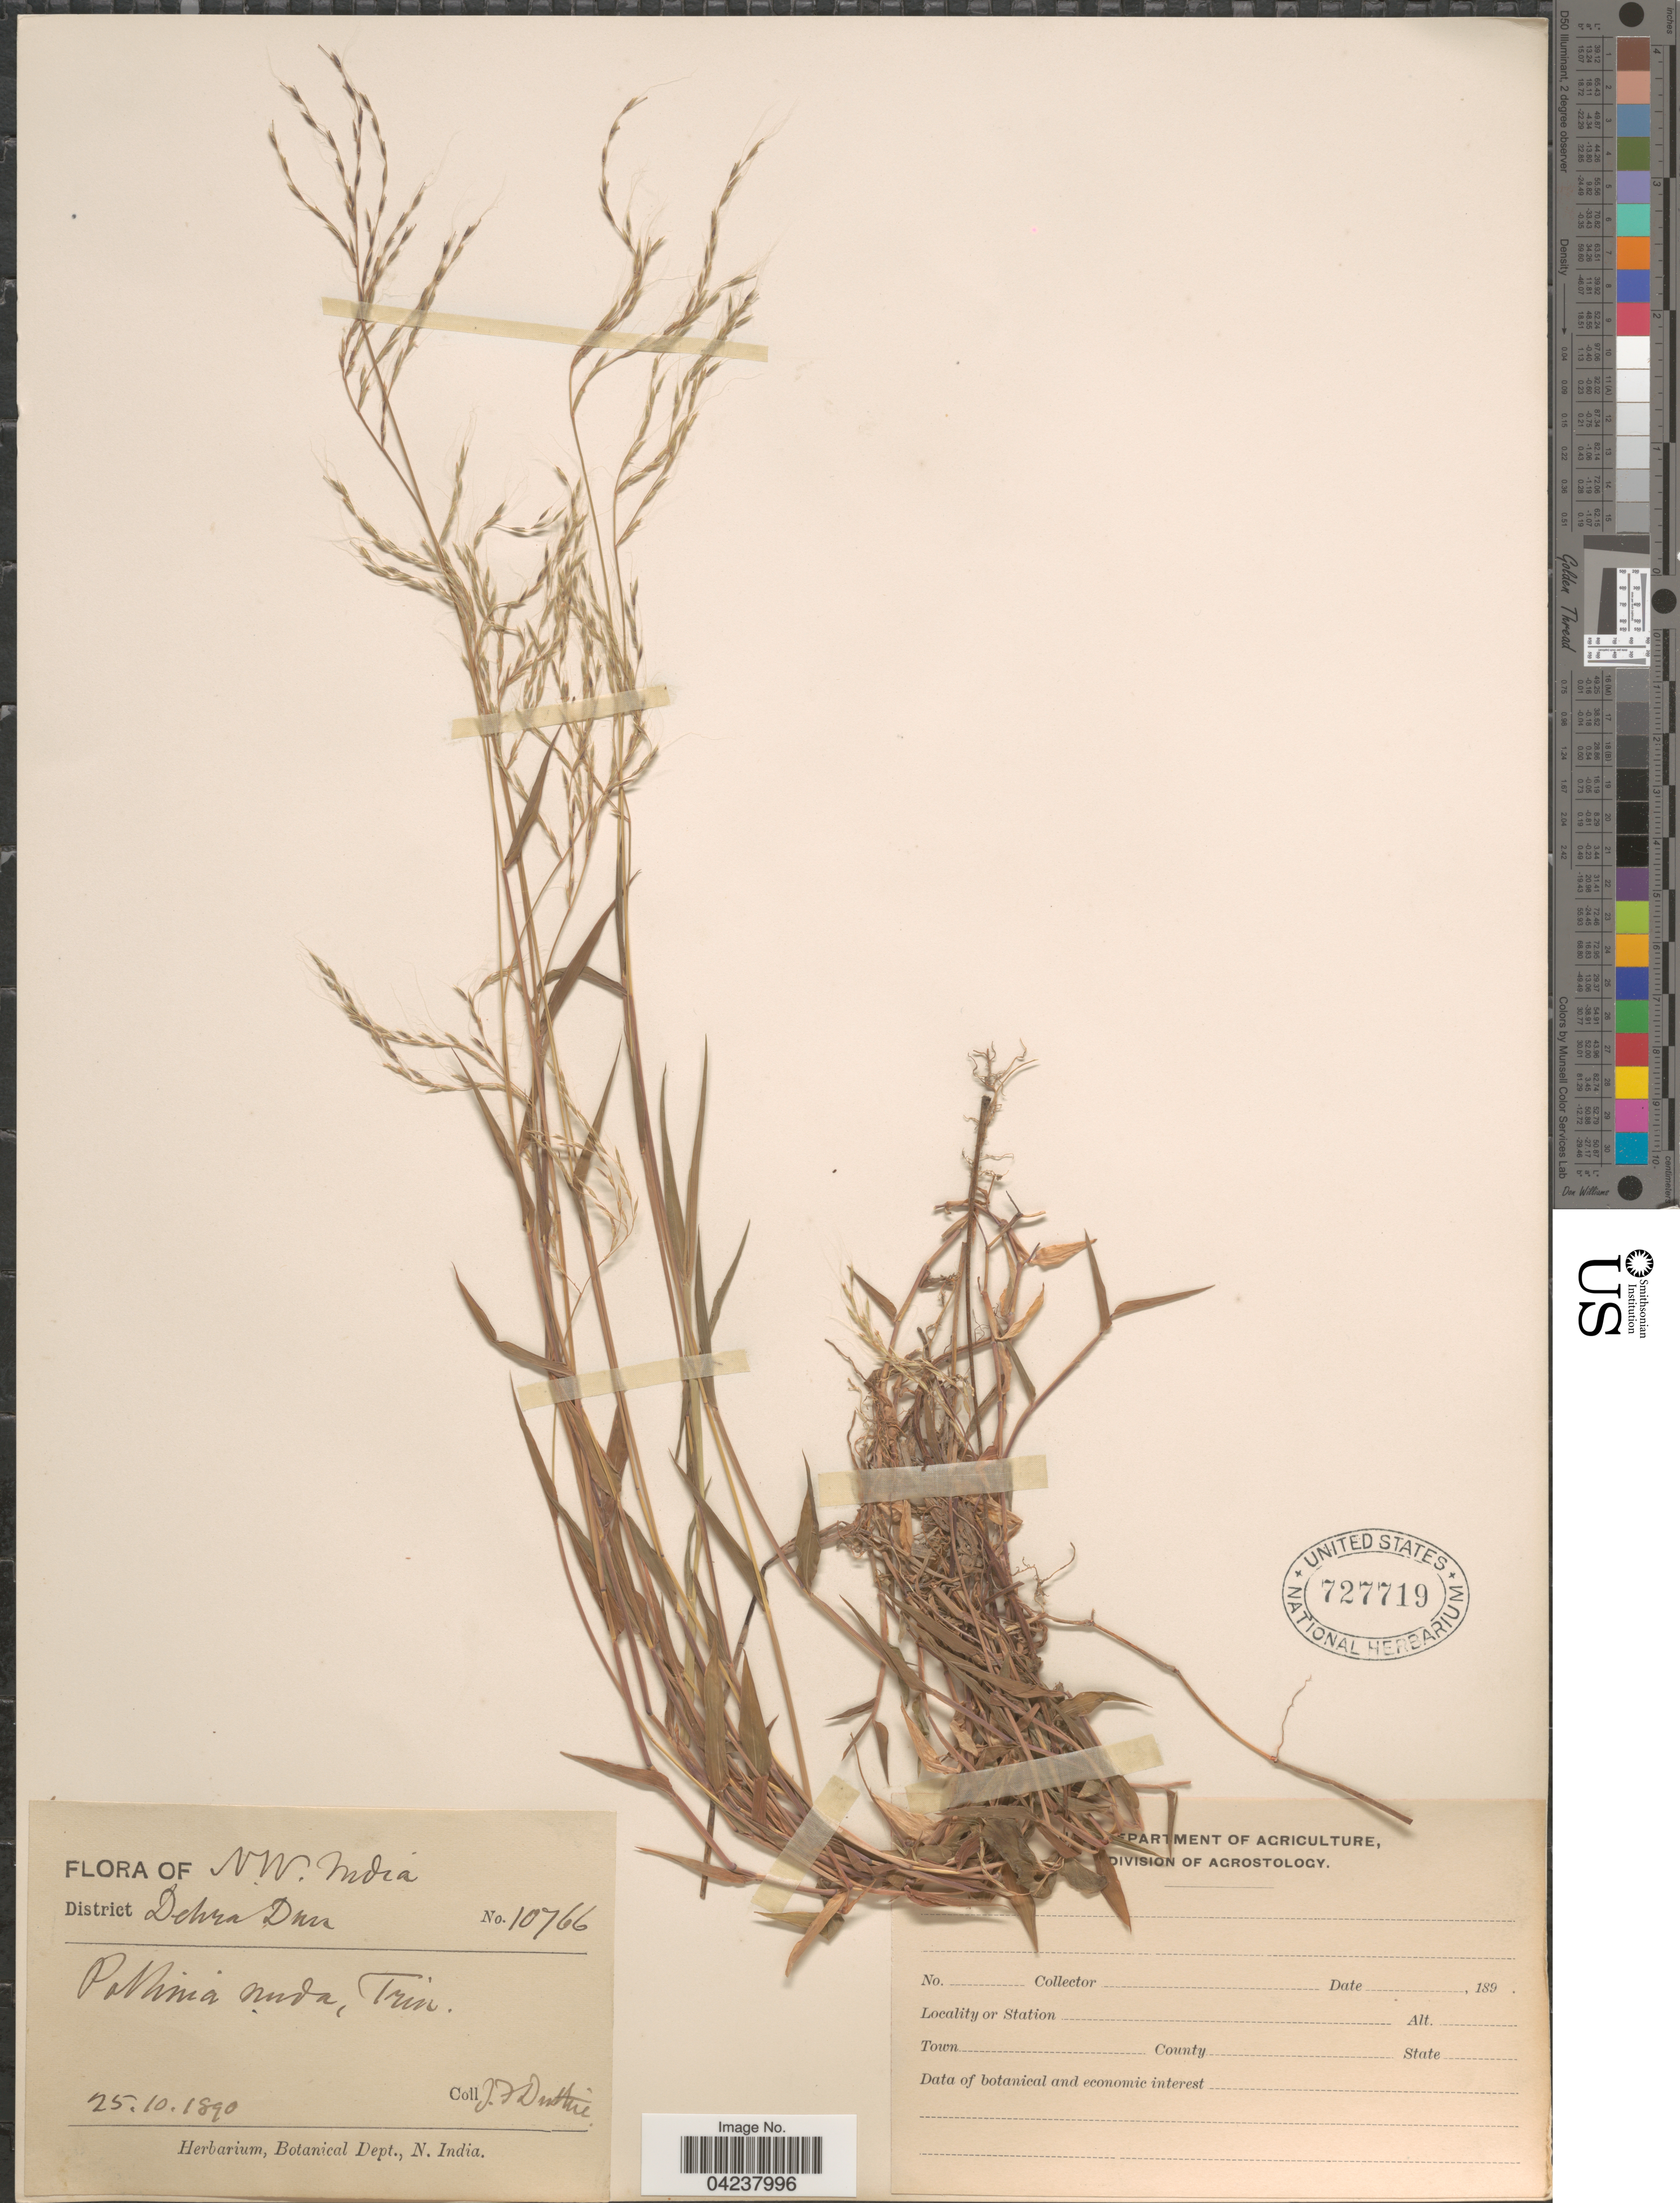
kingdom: Plantae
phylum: Tracheophyta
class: Liliopsida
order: Poales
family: Poaceae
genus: Microstegium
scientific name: Microstegium nudum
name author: (Trin.) A. Camus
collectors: J. F. Duthie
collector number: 10766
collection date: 1890-10-25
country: India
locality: N.W. India. District Dehra Dun.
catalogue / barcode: US 727719